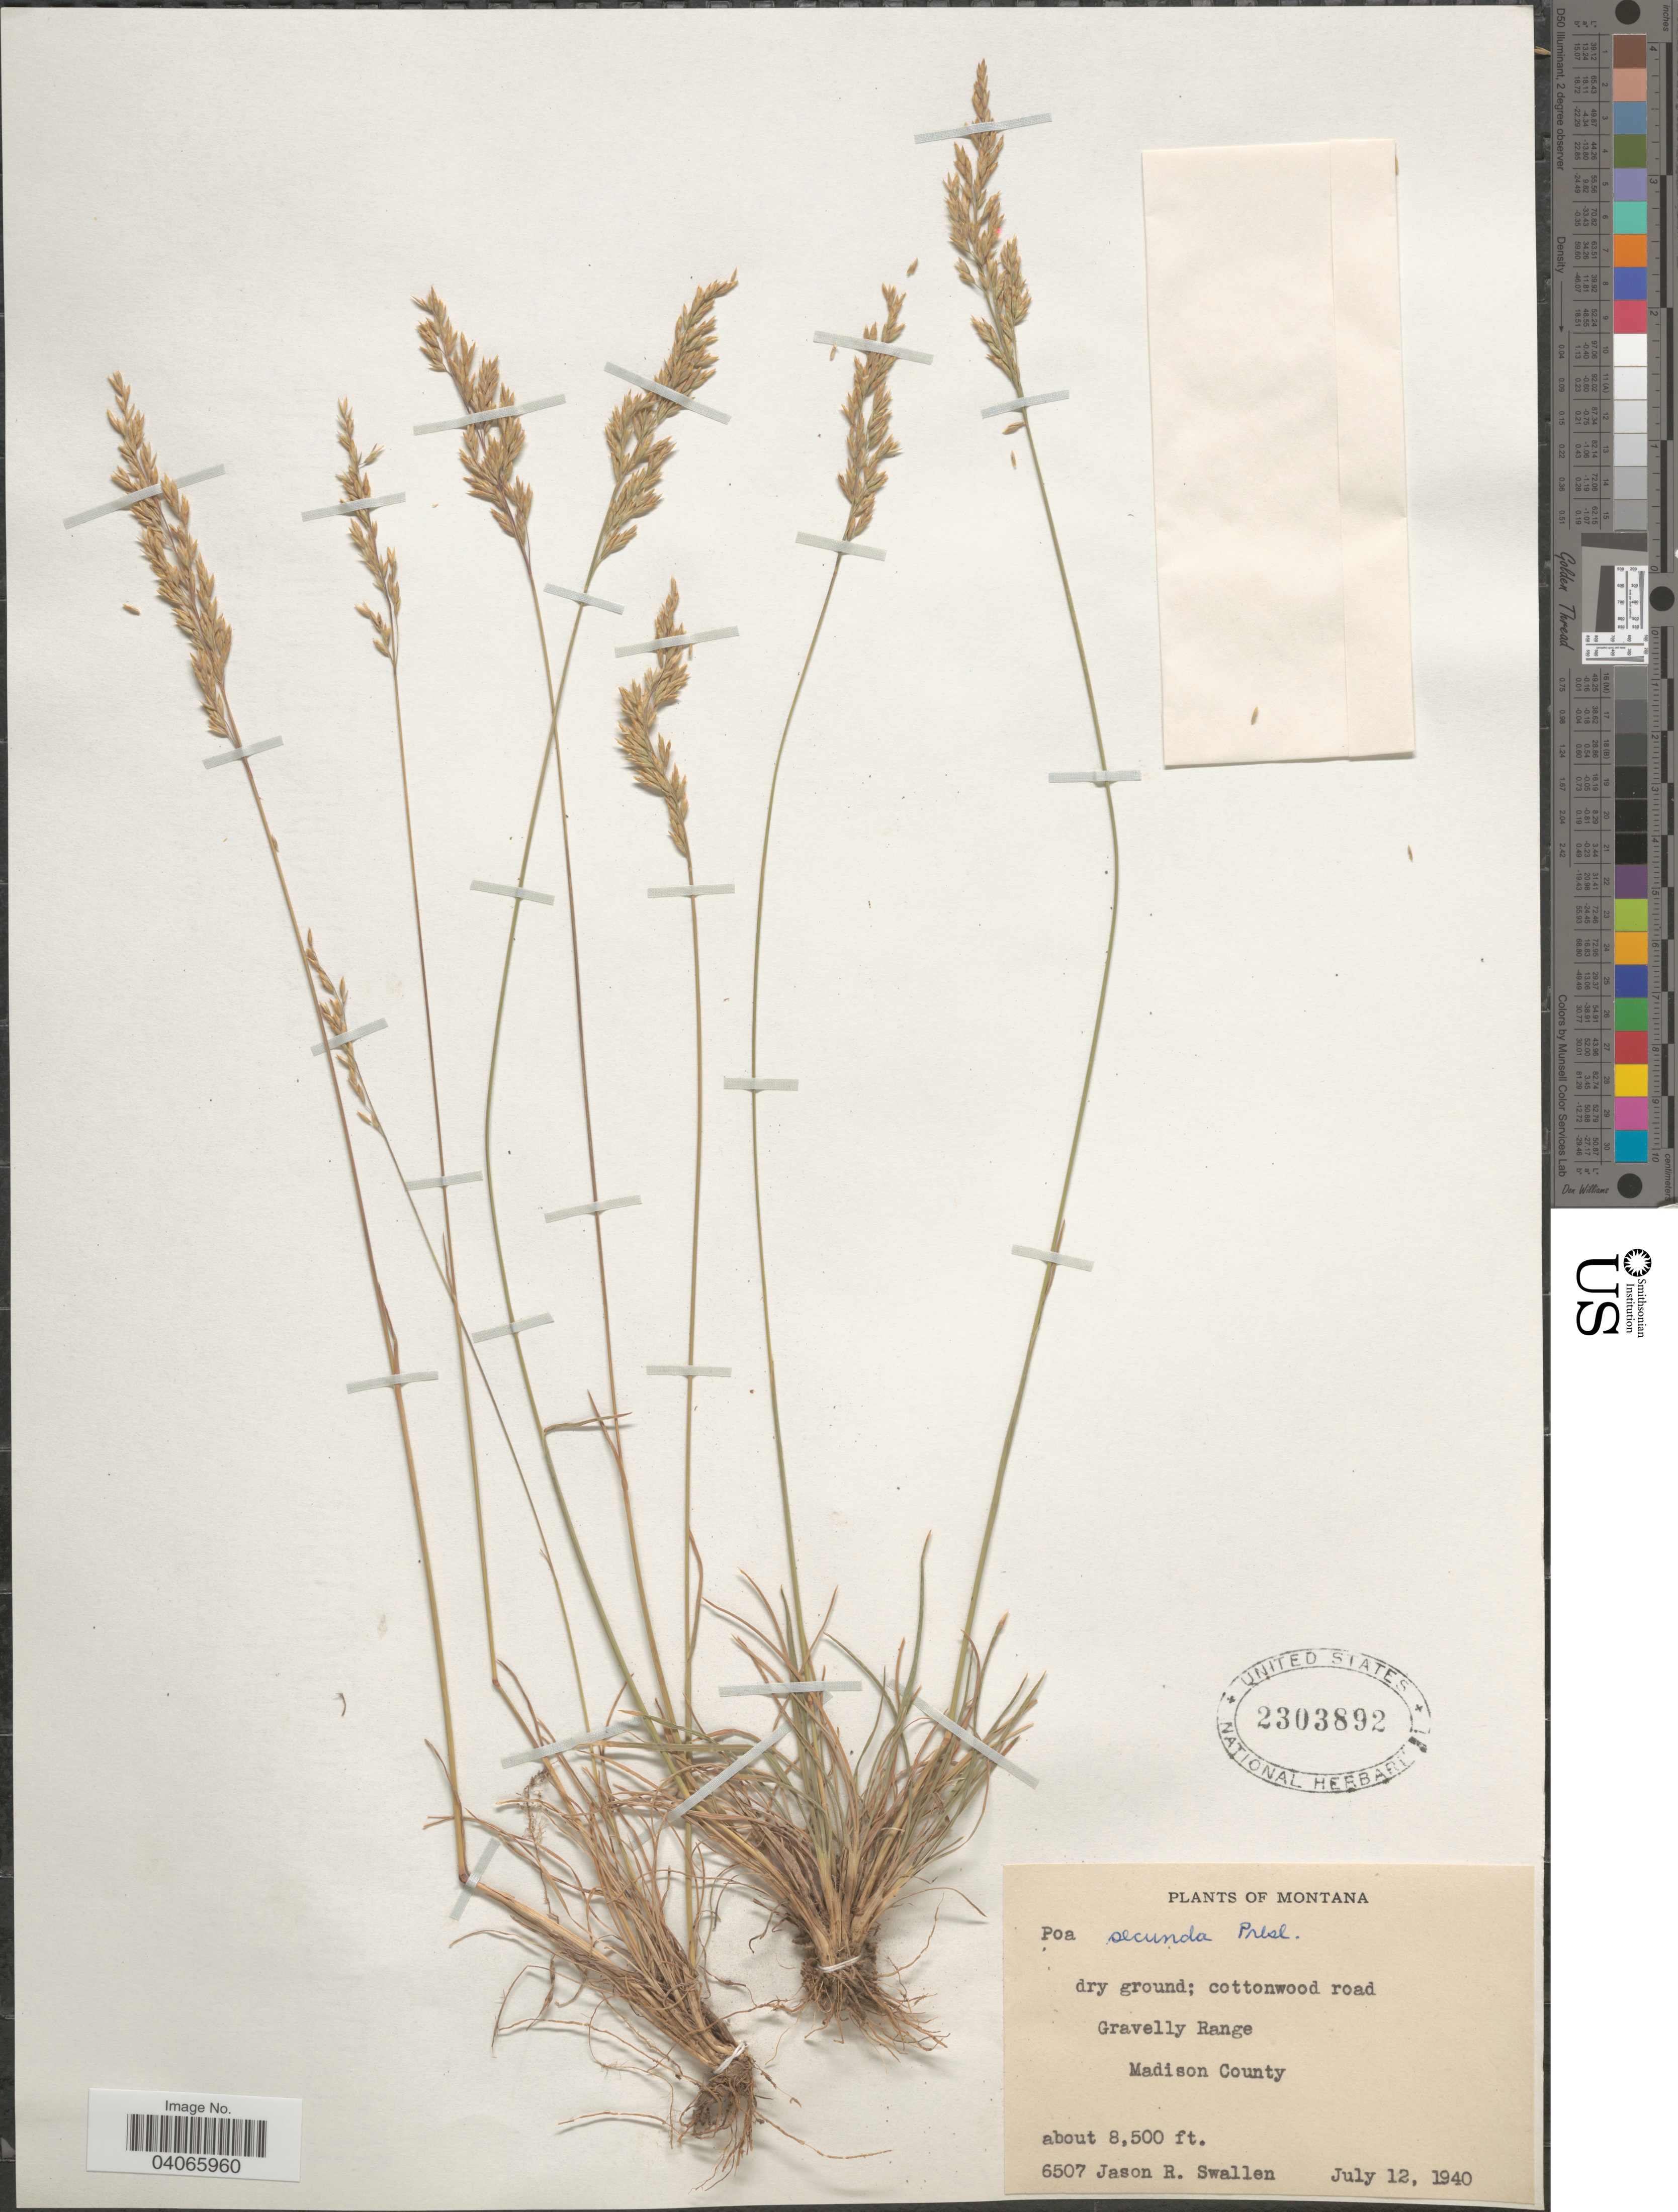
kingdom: Plantae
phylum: Tracheophyta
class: Liliopsida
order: Poales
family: Poaceae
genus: Poa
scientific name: Poa secunda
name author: J. Presl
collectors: J. R. Swallen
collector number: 6507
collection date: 1940-07-12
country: United States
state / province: Montana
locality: Cottonwood road. Gravelly Range. Madison County.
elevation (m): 2591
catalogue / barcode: US 2303892